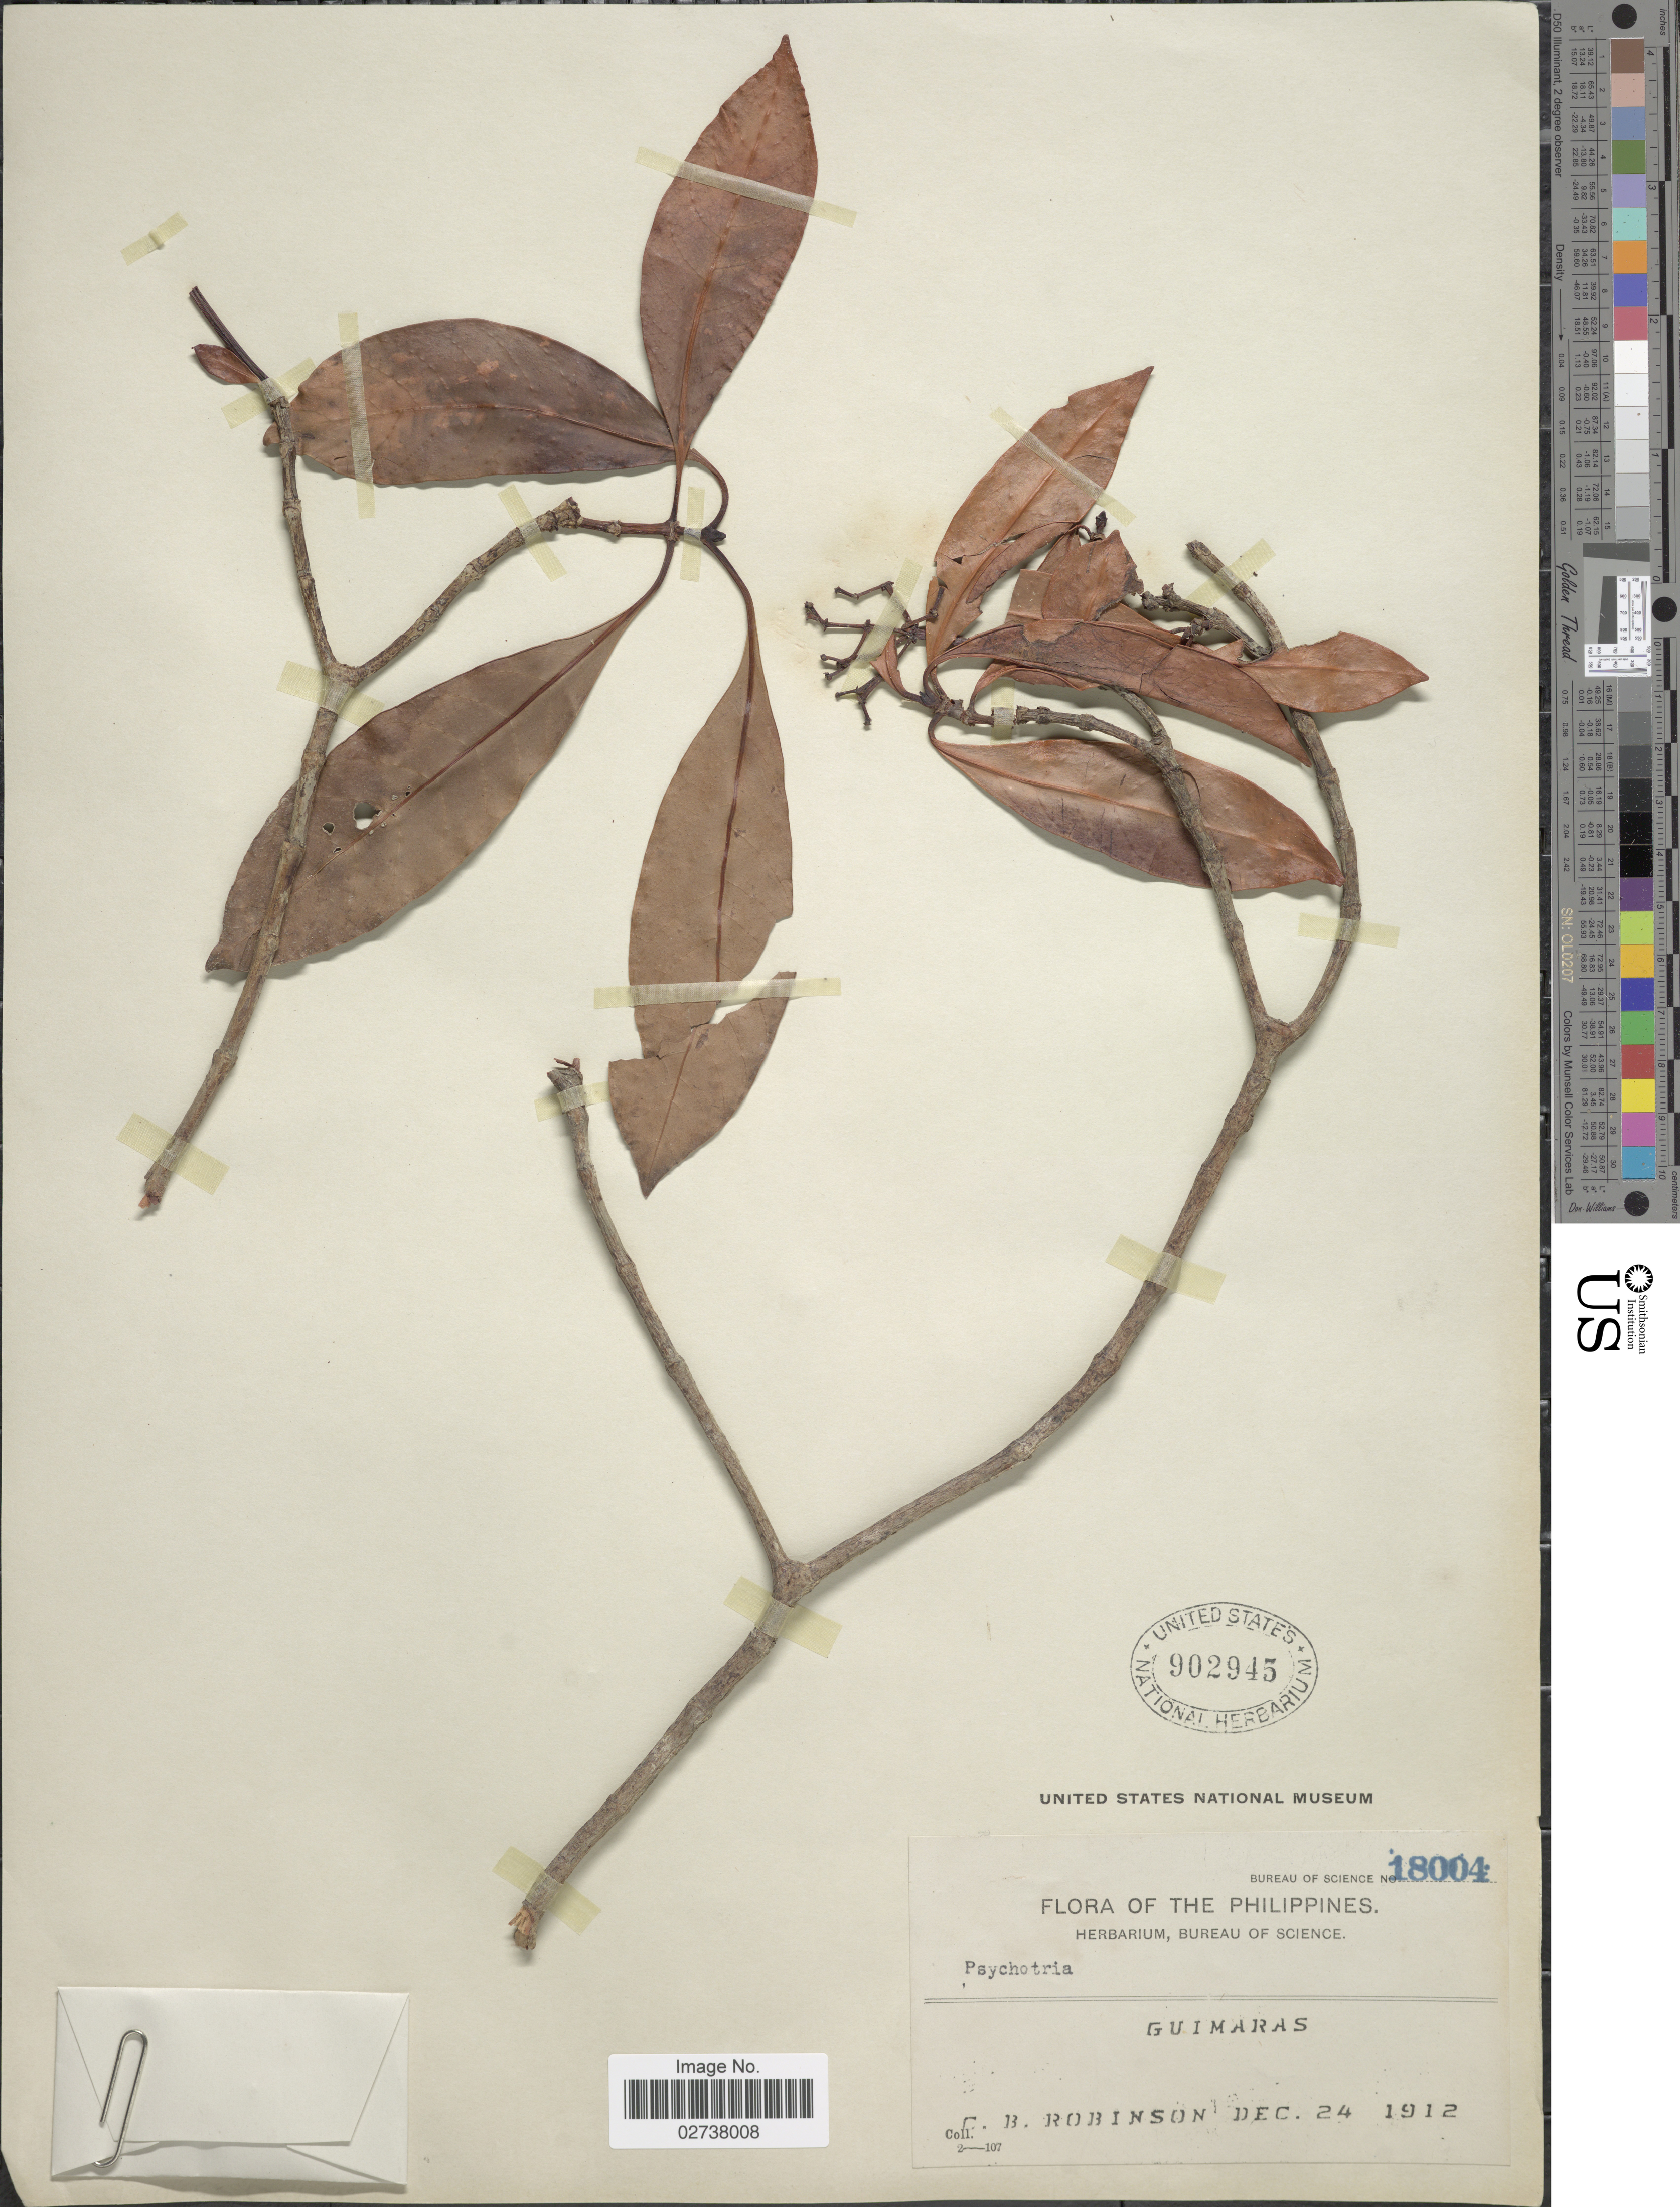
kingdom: Plantae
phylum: Tracheophyta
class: Magnoliopsida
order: Gentianales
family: Rubiaceae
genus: Psychotria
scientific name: Psychotria sp.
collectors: C. Robinson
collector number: Bureau of Science 18004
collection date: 1912-12-24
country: Philippines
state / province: Western Visayas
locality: Guimaras.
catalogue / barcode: US 902945